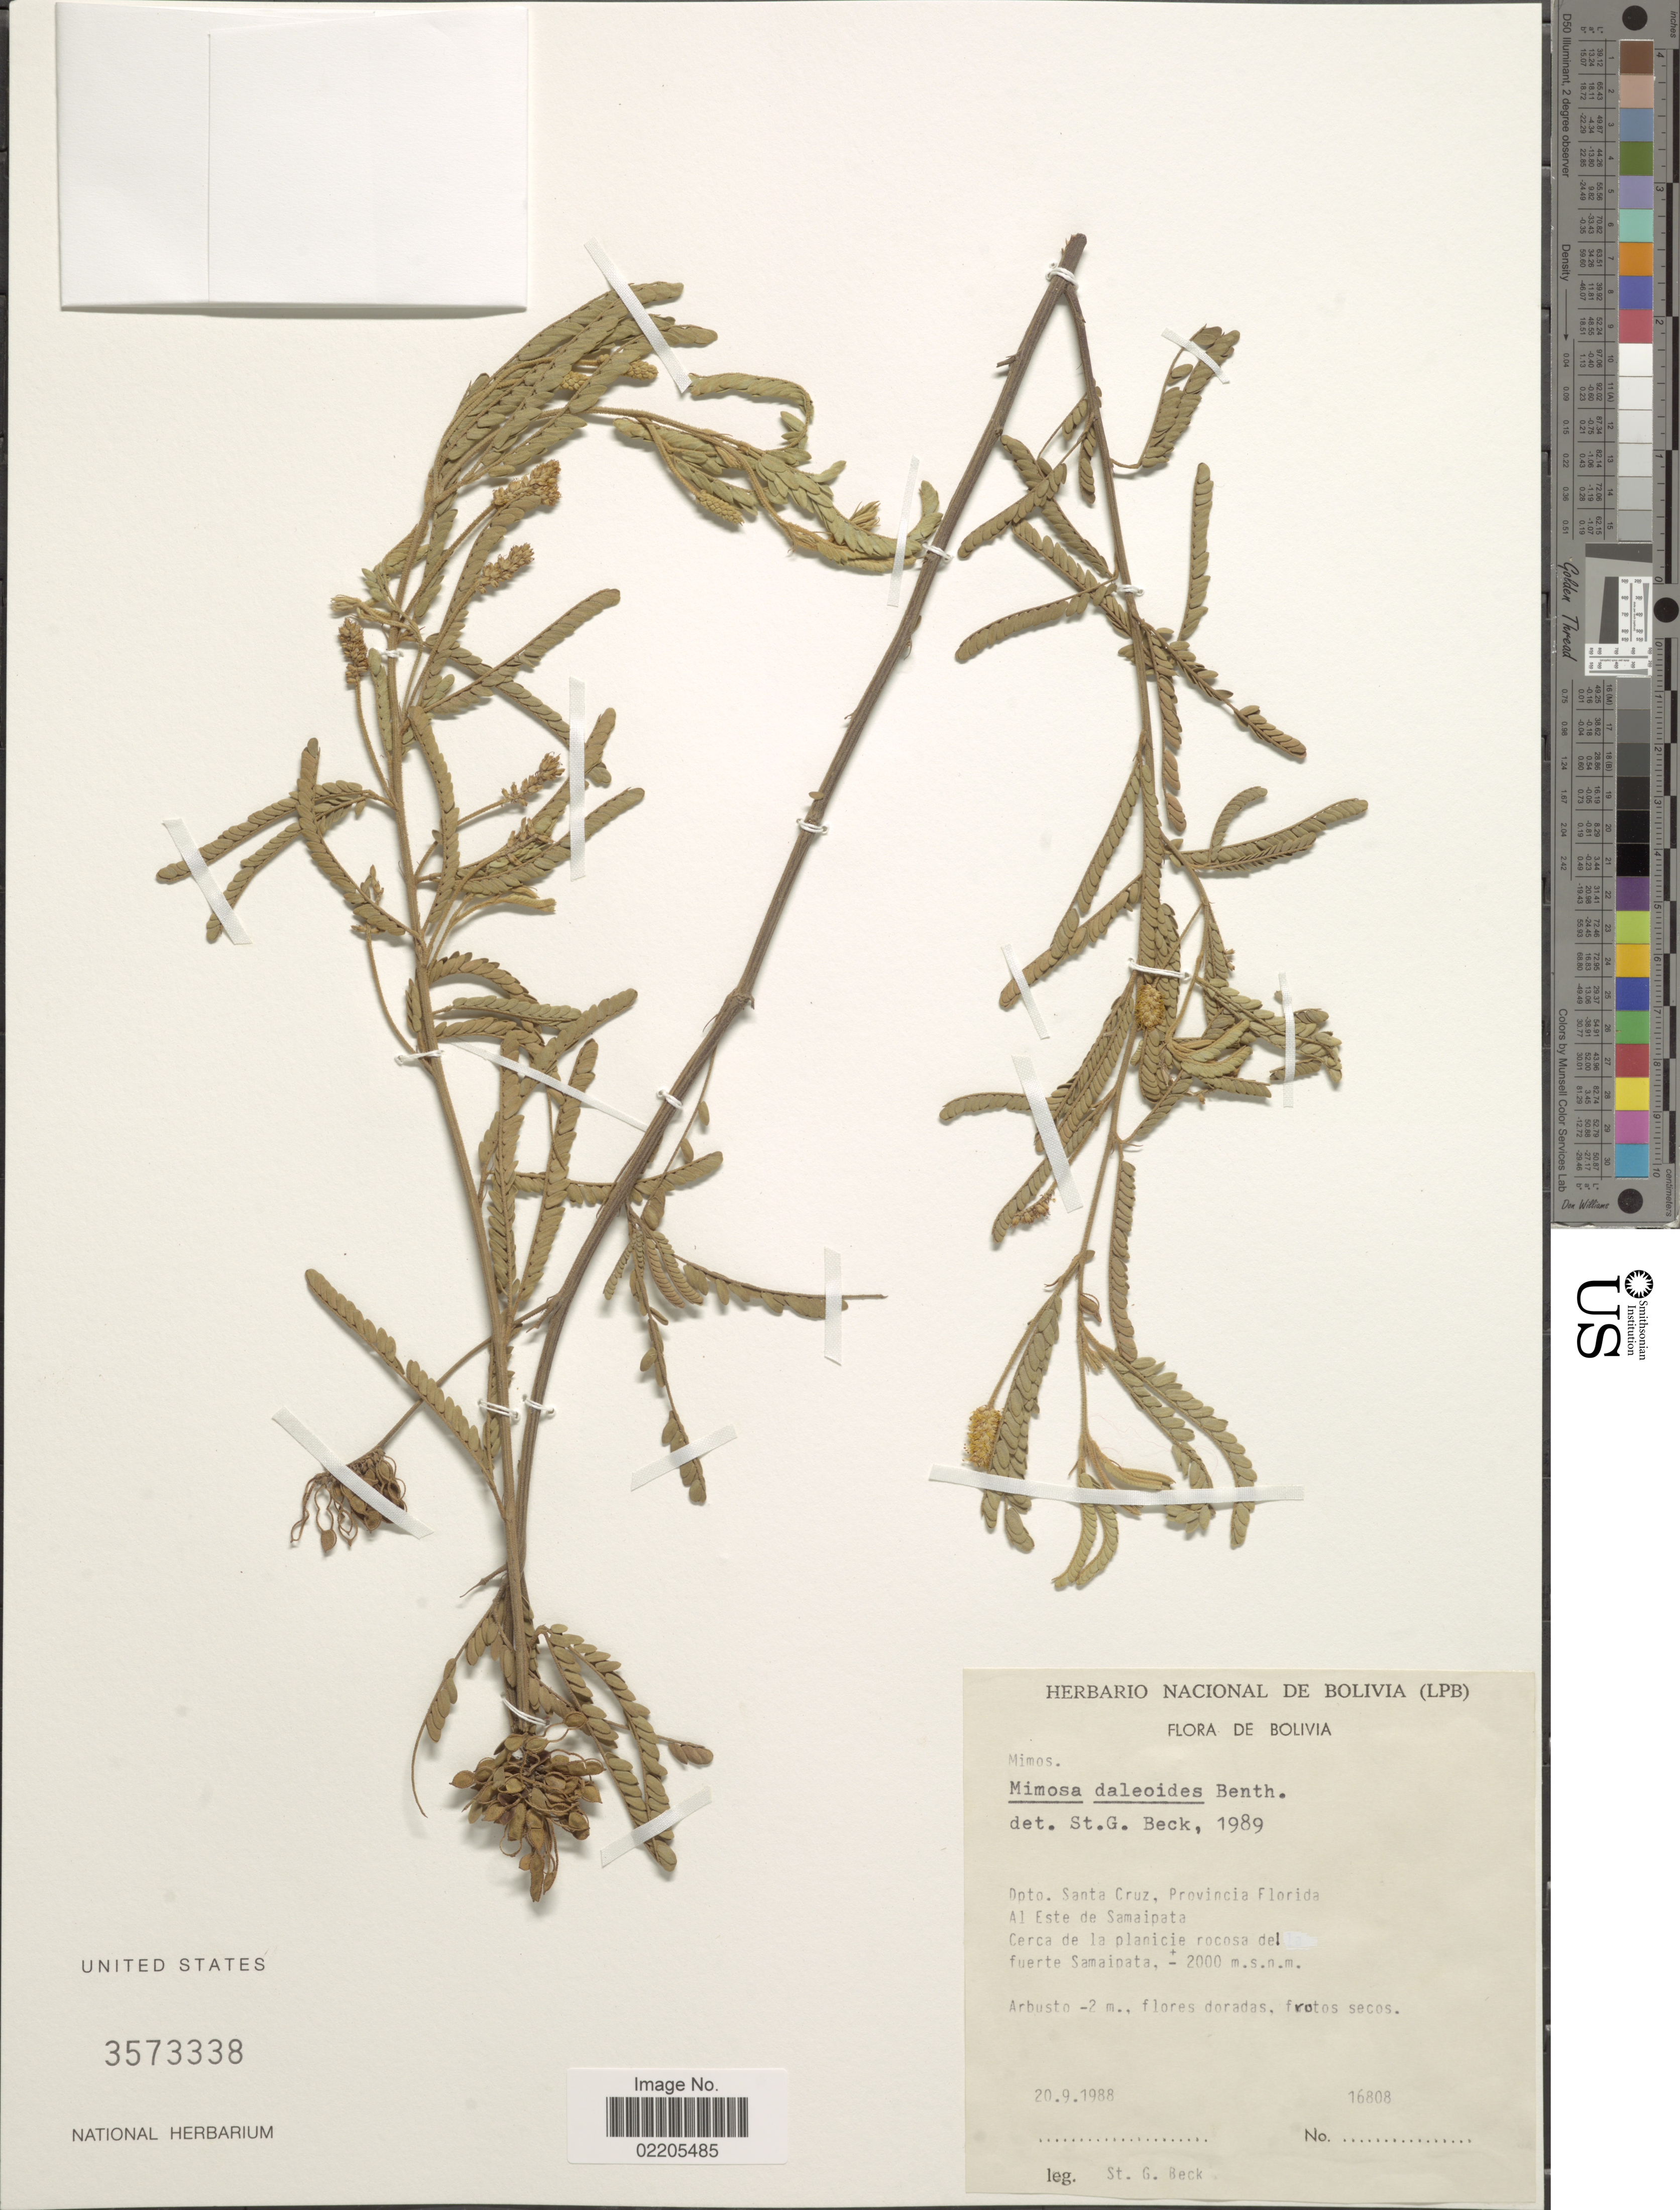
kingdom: Plantae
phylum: Tracheophyta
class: Magnoliopsida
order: Fabales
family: Fabaceae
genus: Mimosa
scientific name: Mimosa daleoides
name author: Benth.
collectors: S. G. Beck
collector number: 16808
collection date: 1988-09-20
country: Bolivia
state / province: Santa Cruz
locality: Dpto. Santa Cruz, Provincia Florida. Al Este de Samaipata. Cerca de la planicie rocosa del fuerte Samaipata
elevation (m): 2000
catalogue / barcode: US 3573338